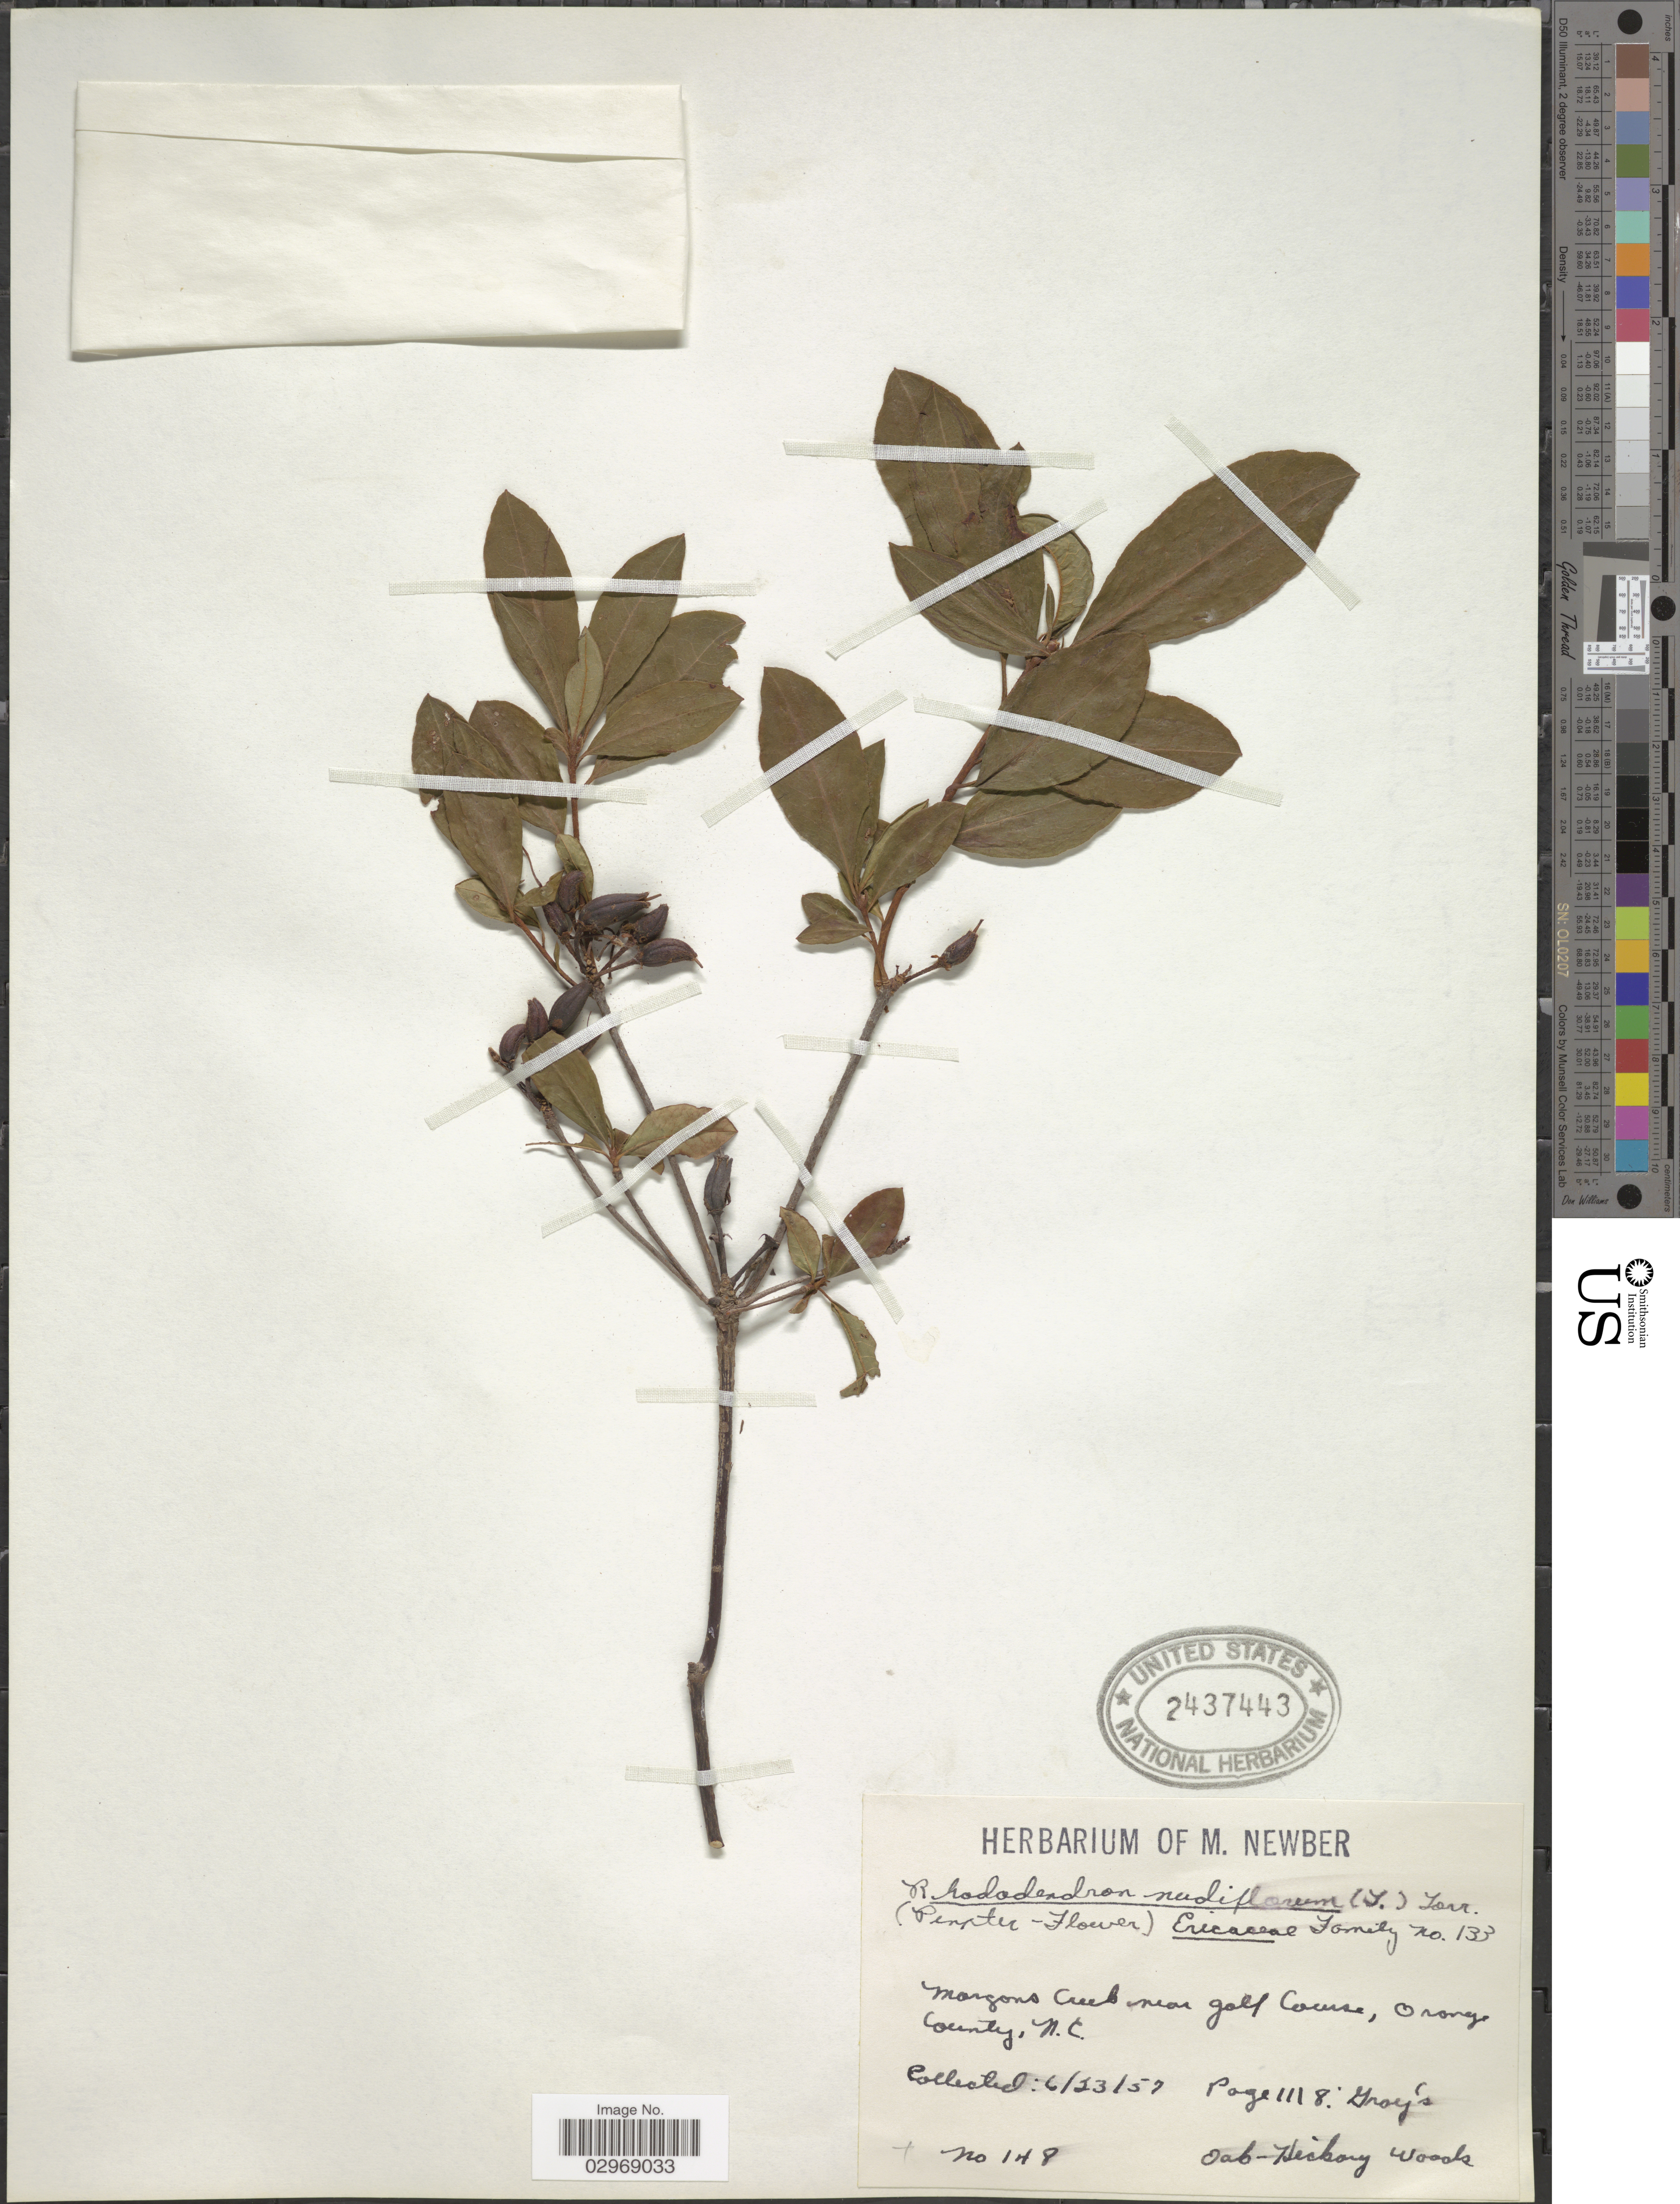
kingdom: Plantae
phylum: Tracheophyta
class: Magnoliopsida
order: Ericales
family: Ericaceae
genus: Rhododendron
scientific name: Rhododendron nudiflorum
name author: Torr.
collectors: Herbarium of M. Newber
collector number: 148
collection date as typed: Transcribed d/m/y: 23/6/57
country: United States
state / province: North Carolina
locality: Margons Creek near golf course, Orange County, N. C.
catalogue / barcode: US 2437443